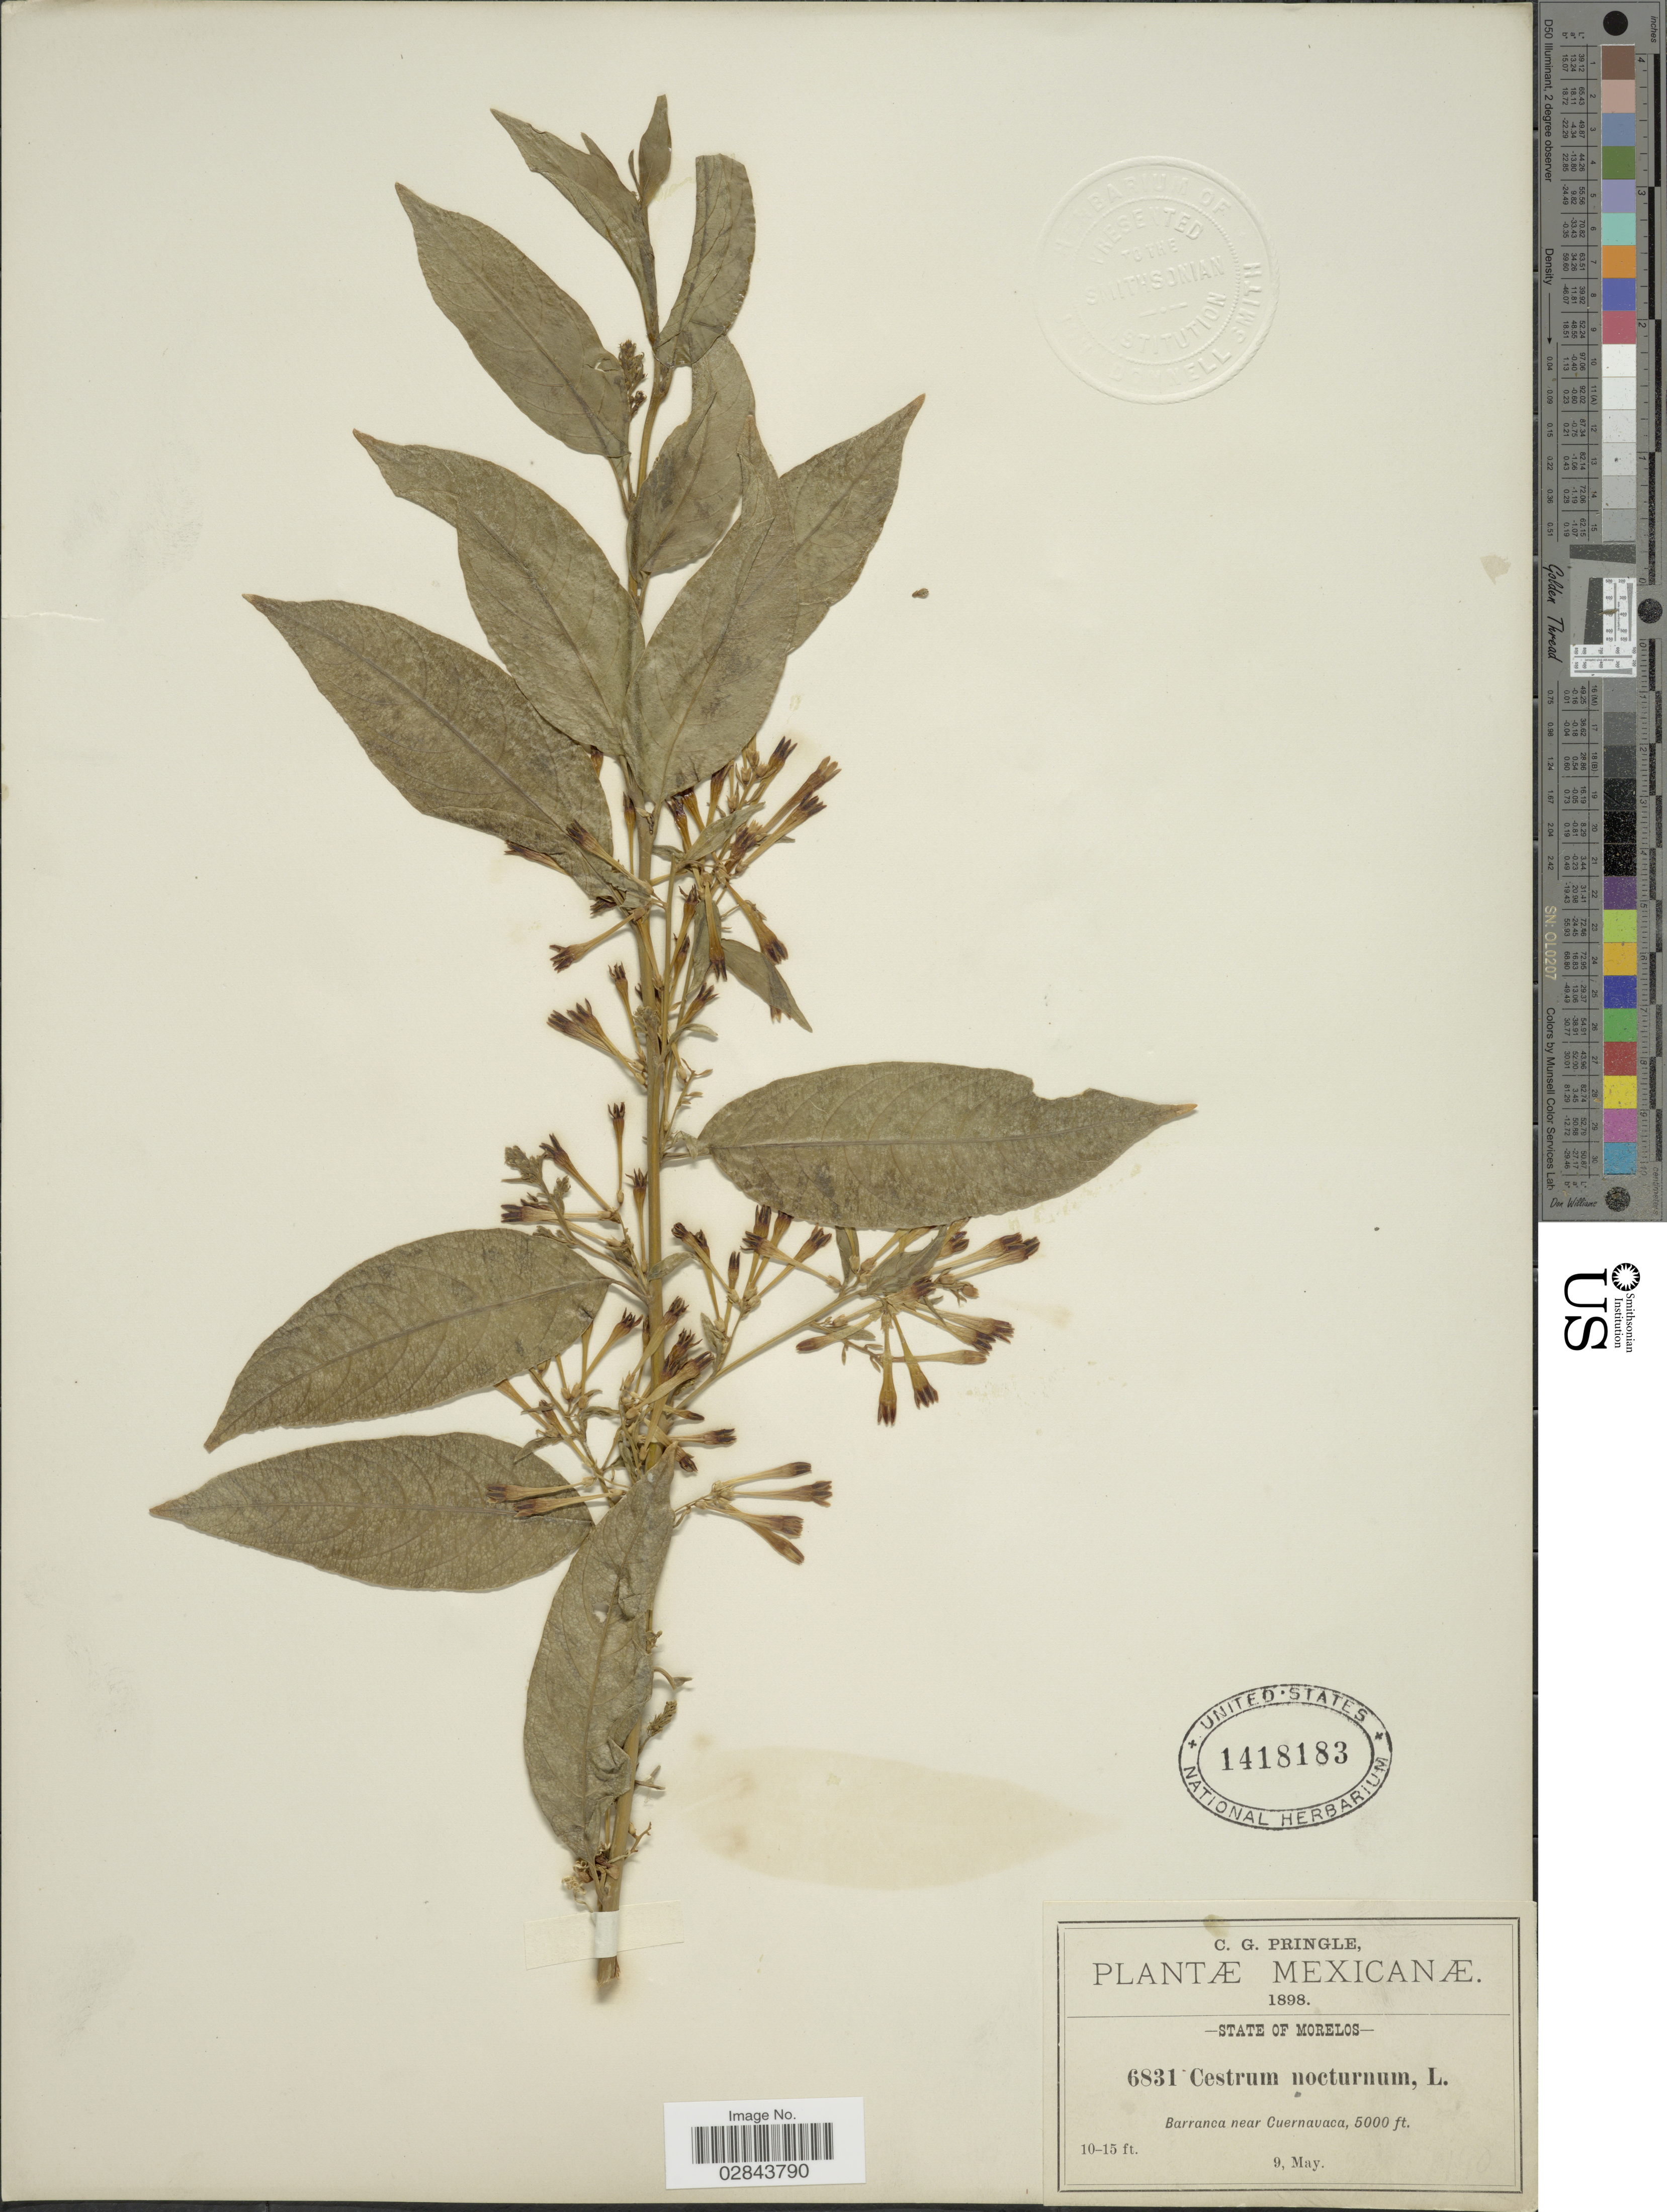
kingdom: Plantae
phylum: Tracheophyta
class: Magnoliopsida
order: Solanales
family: Solanaceae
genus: Cestrum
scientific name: Cestrum nocturnum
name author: L.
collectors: C. G. Pringle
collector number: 6831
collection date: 1898-05-09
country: Mexico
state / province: Morelos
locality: Barranca near Cuernavaca.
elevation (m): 1524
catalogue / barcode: US 1418183